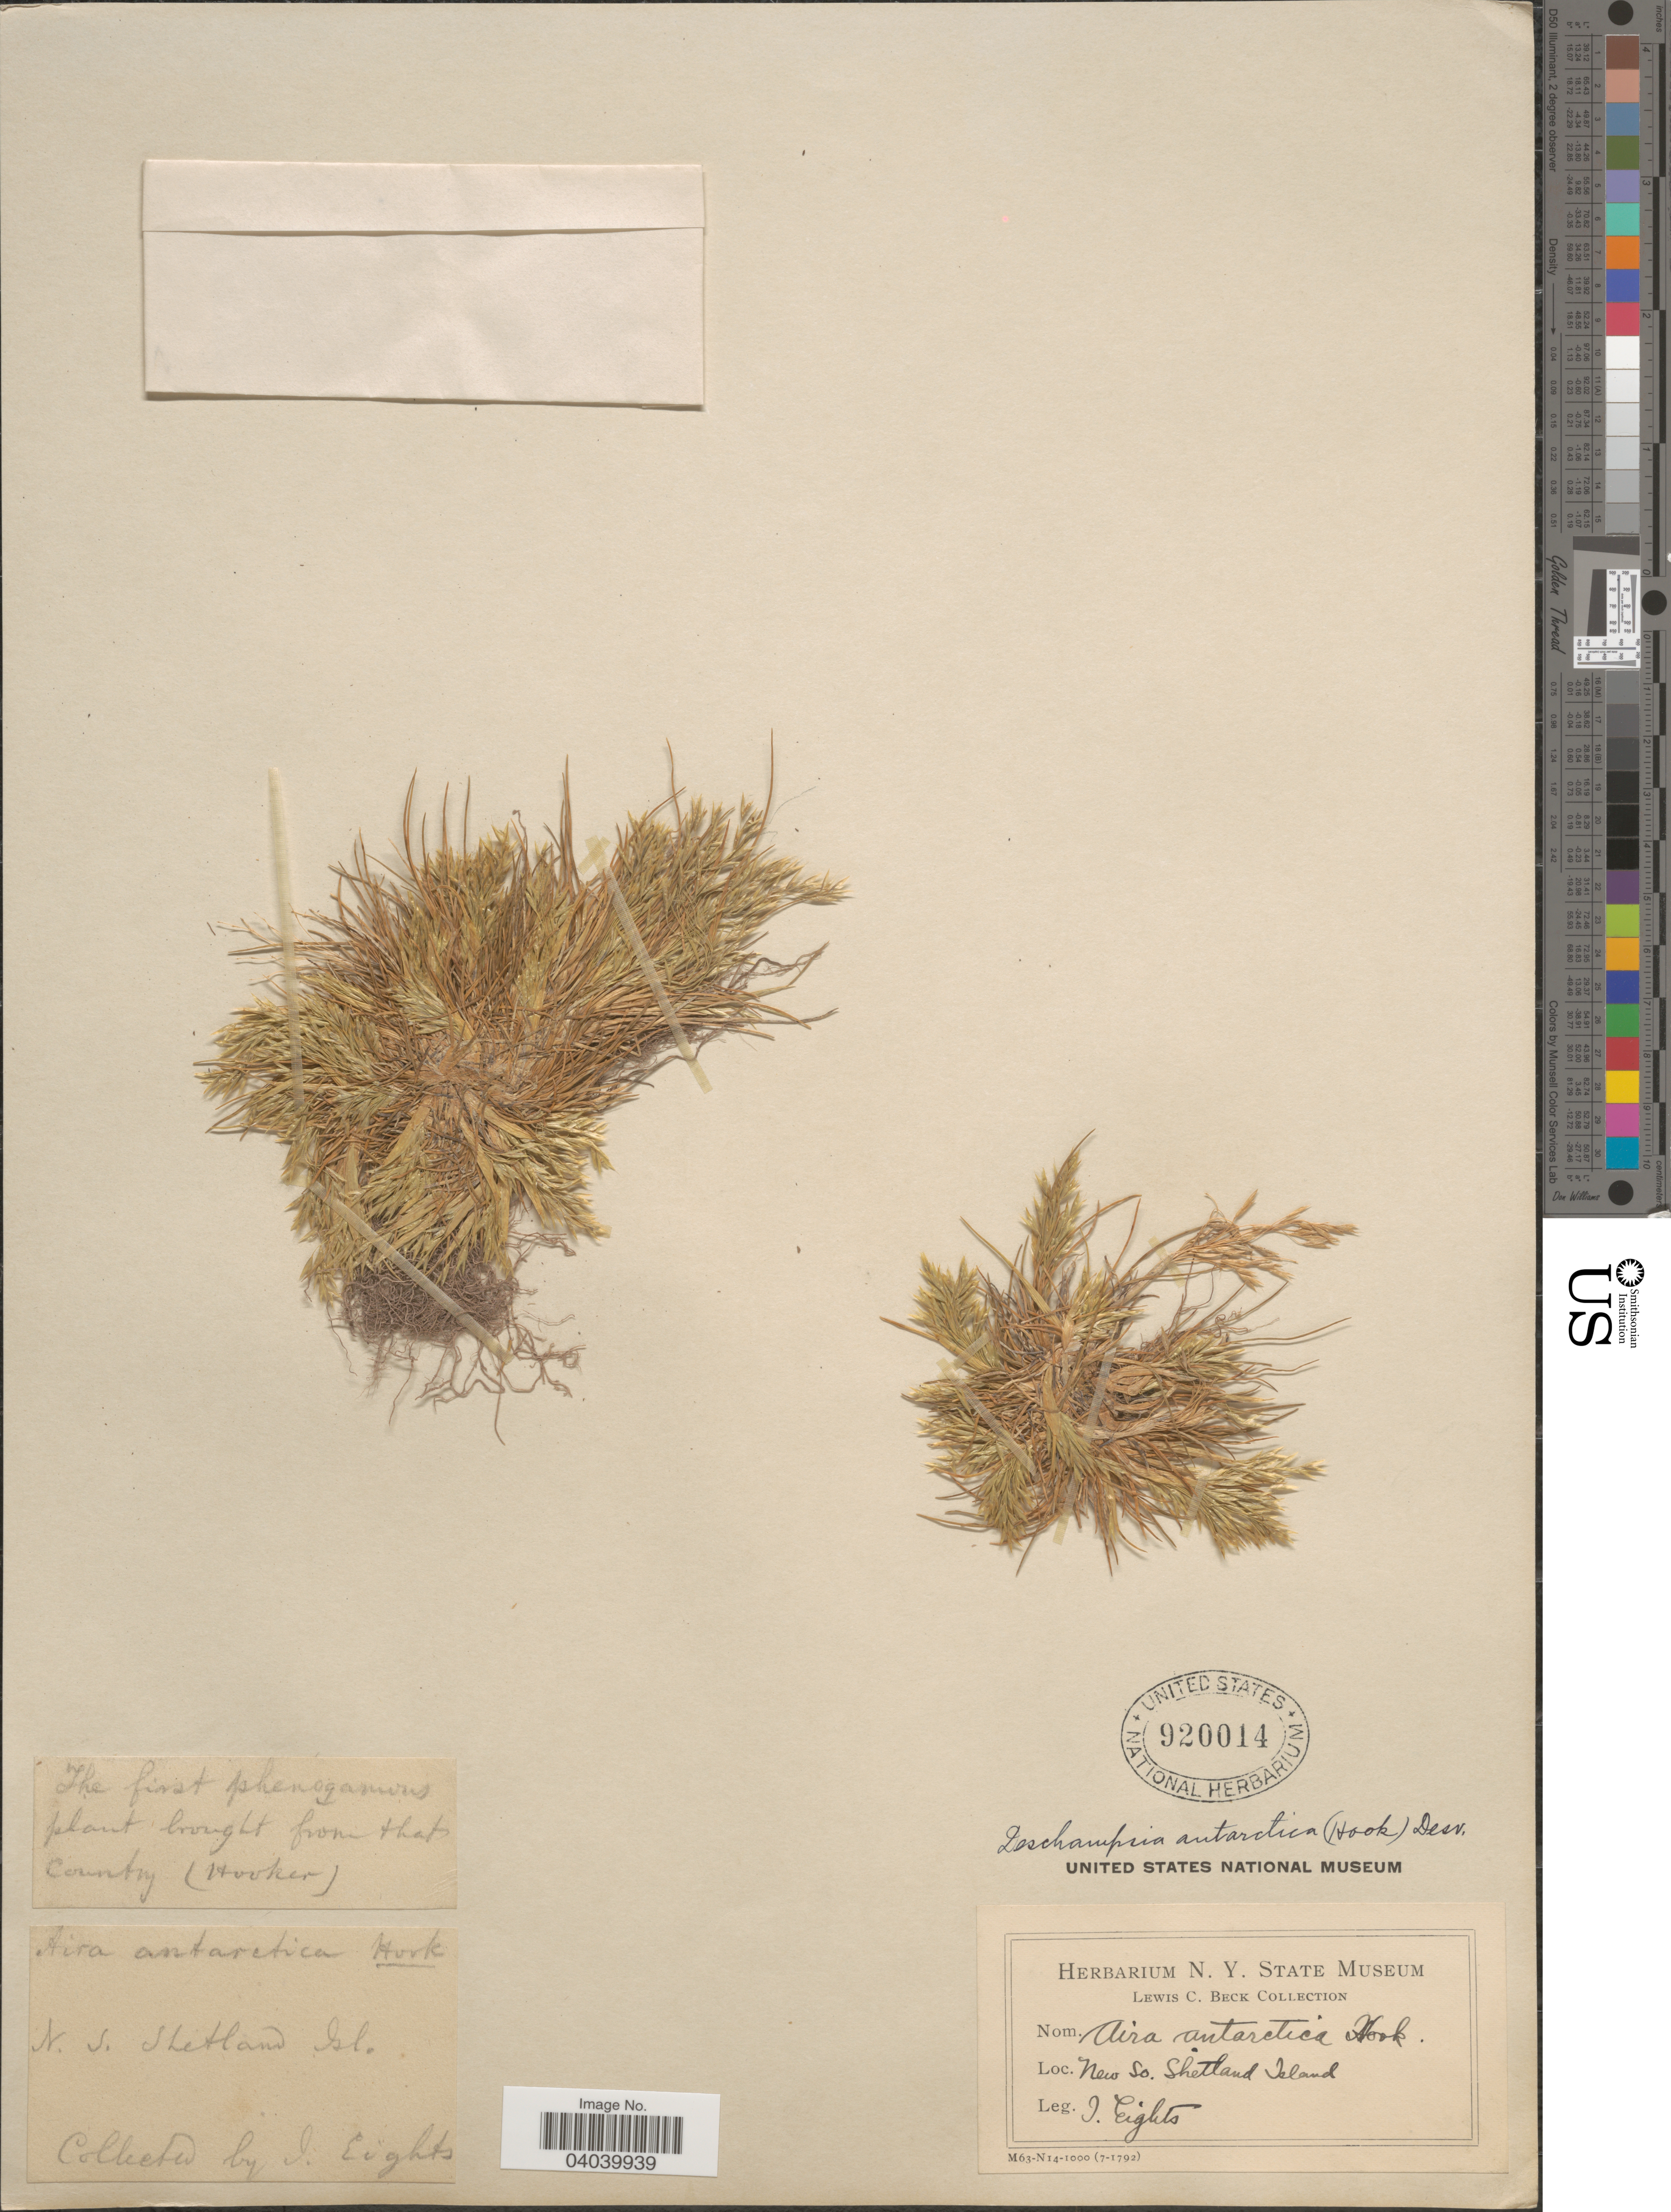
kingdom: Plantae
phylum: Tracheophyta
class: Liliopsida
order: Poales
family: Poaceae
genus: Deschampsia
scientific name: Deschampsia antarctica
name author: É. Desv.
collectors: I. Eights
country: British Antarctic Territory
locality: New So. Shetland Island.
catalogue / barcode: US 920014